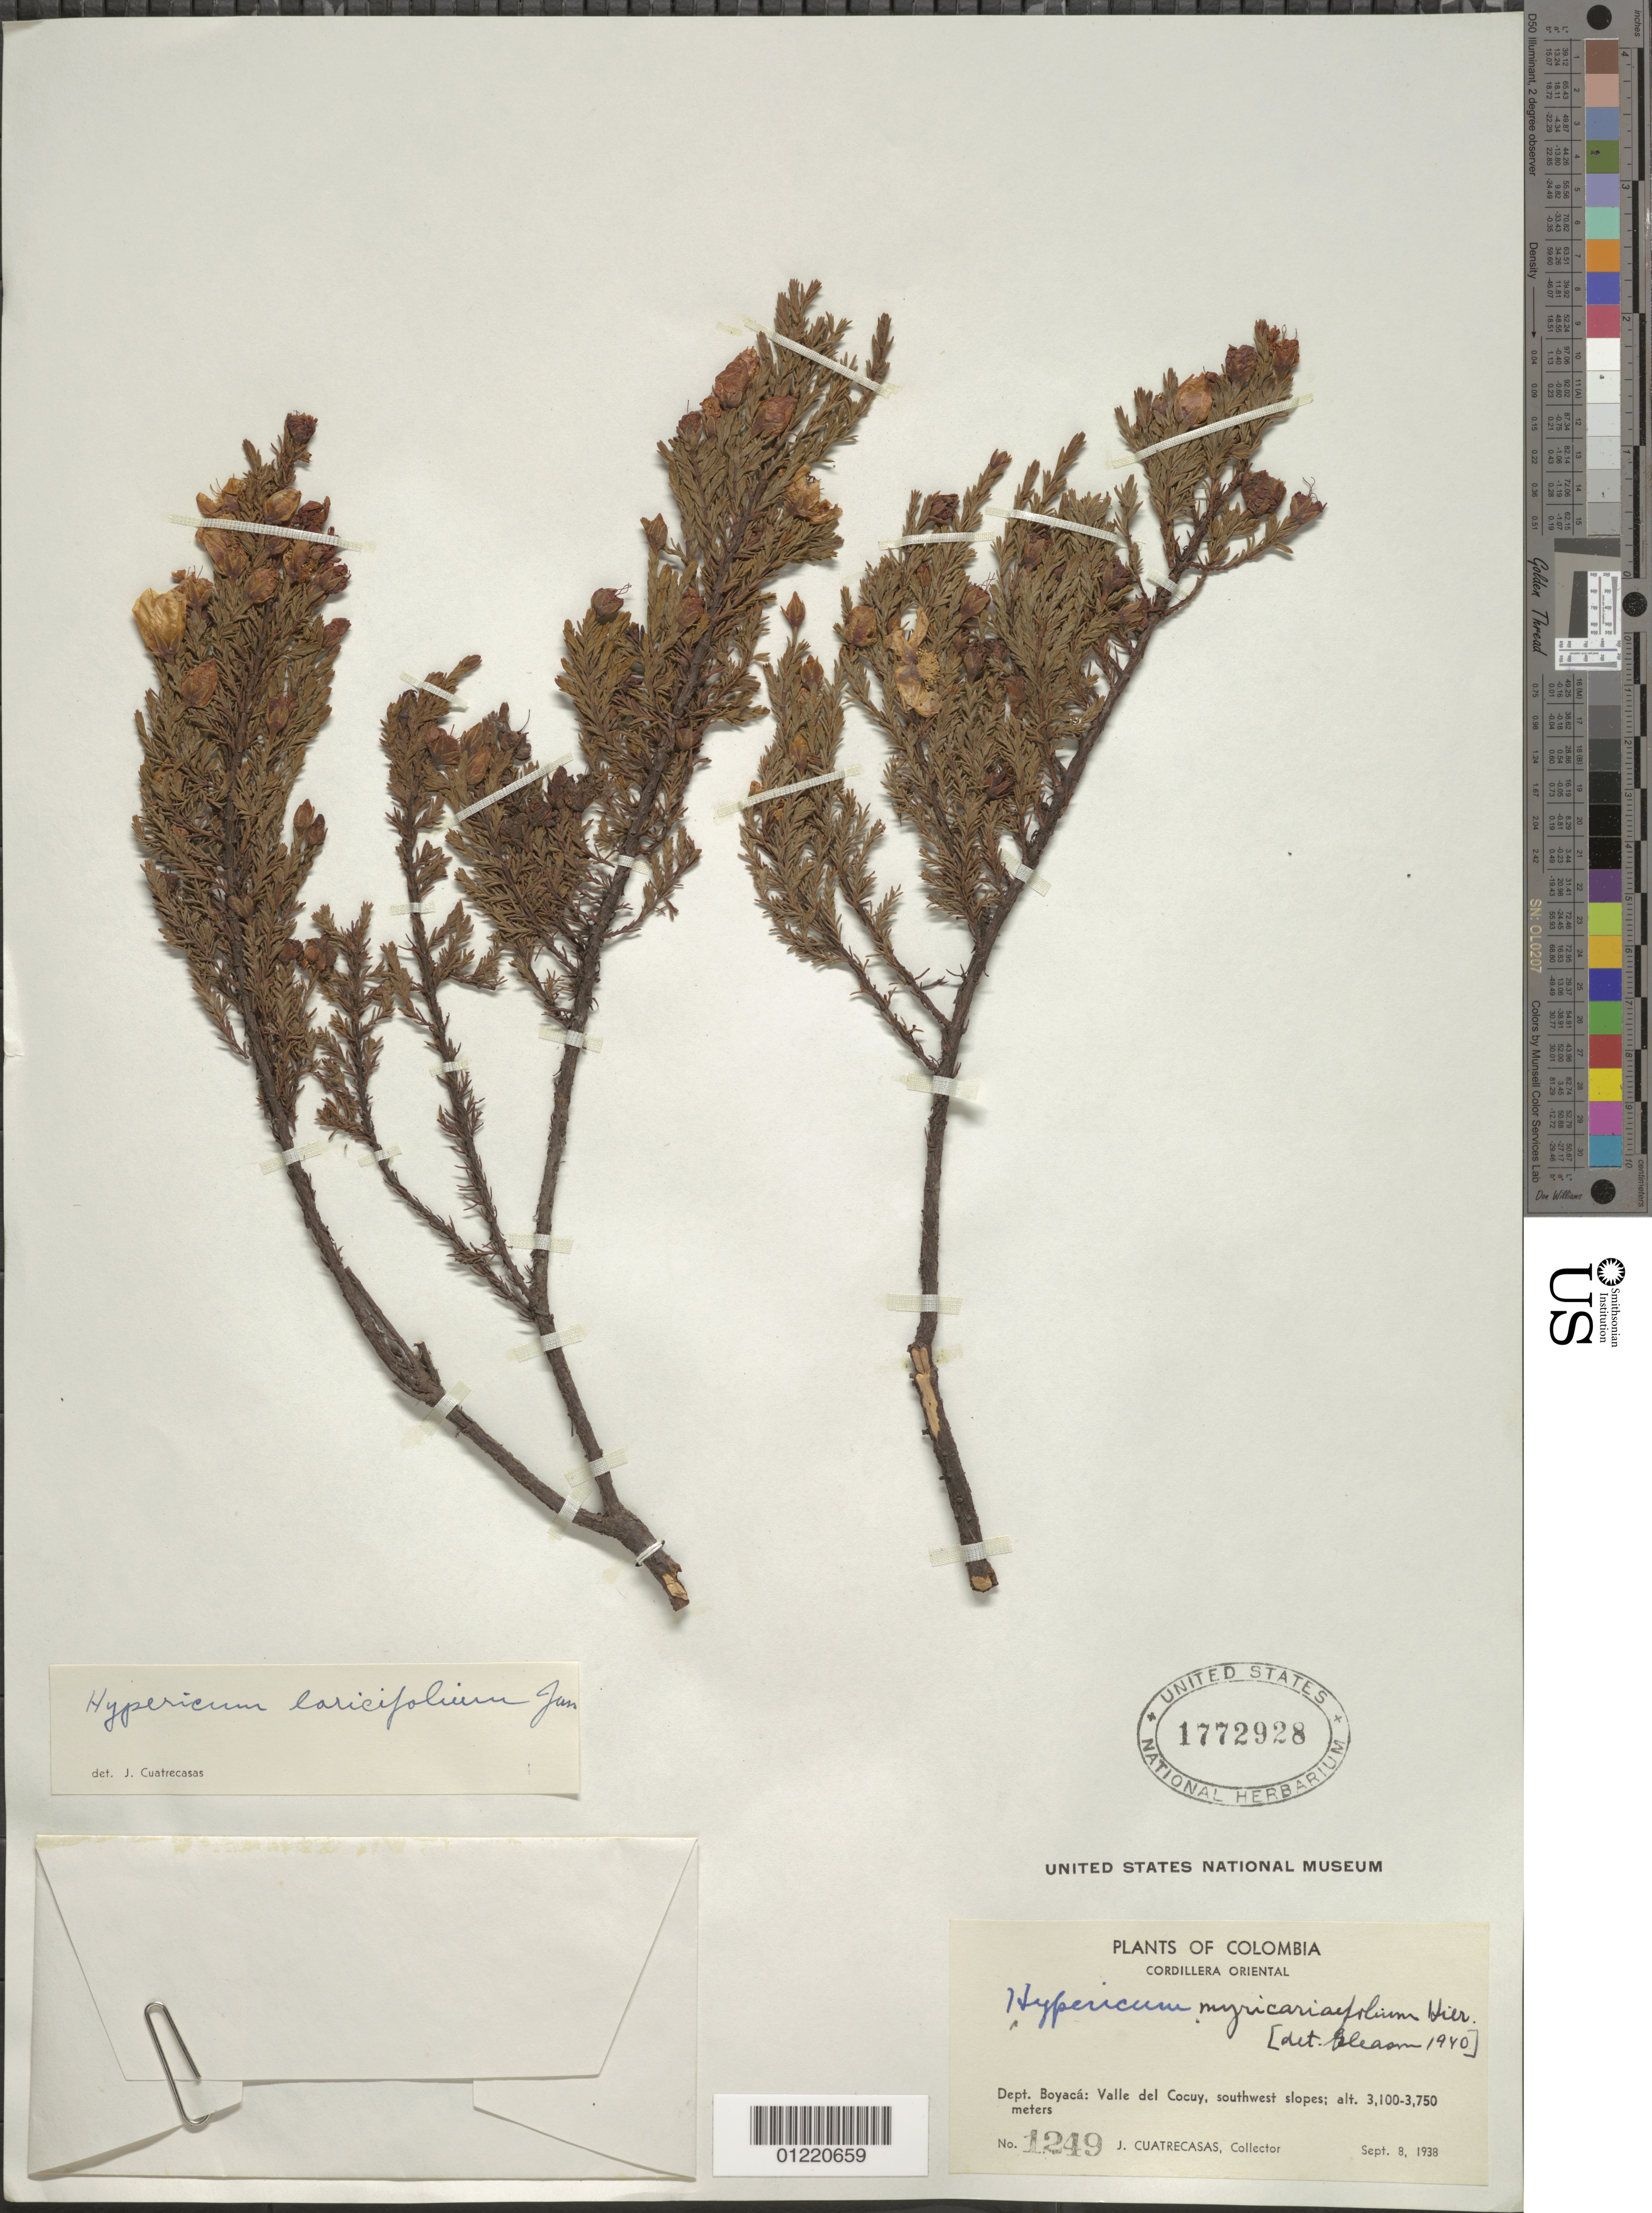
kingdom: Plantae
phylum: Tracheophyta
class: Magnoliopsida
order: Malpighiales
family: Hypericaceae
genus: Hypericum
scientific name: Hypericum laricifolium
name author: Juss.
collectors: J. Cuatrecasas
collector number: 1249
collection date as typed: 08 Sep 1938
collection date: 1938-09-08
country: Colombia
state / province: Boyacá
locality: Valle del Cocuy, SW slopes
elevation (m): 3100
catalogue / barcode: US 1772928